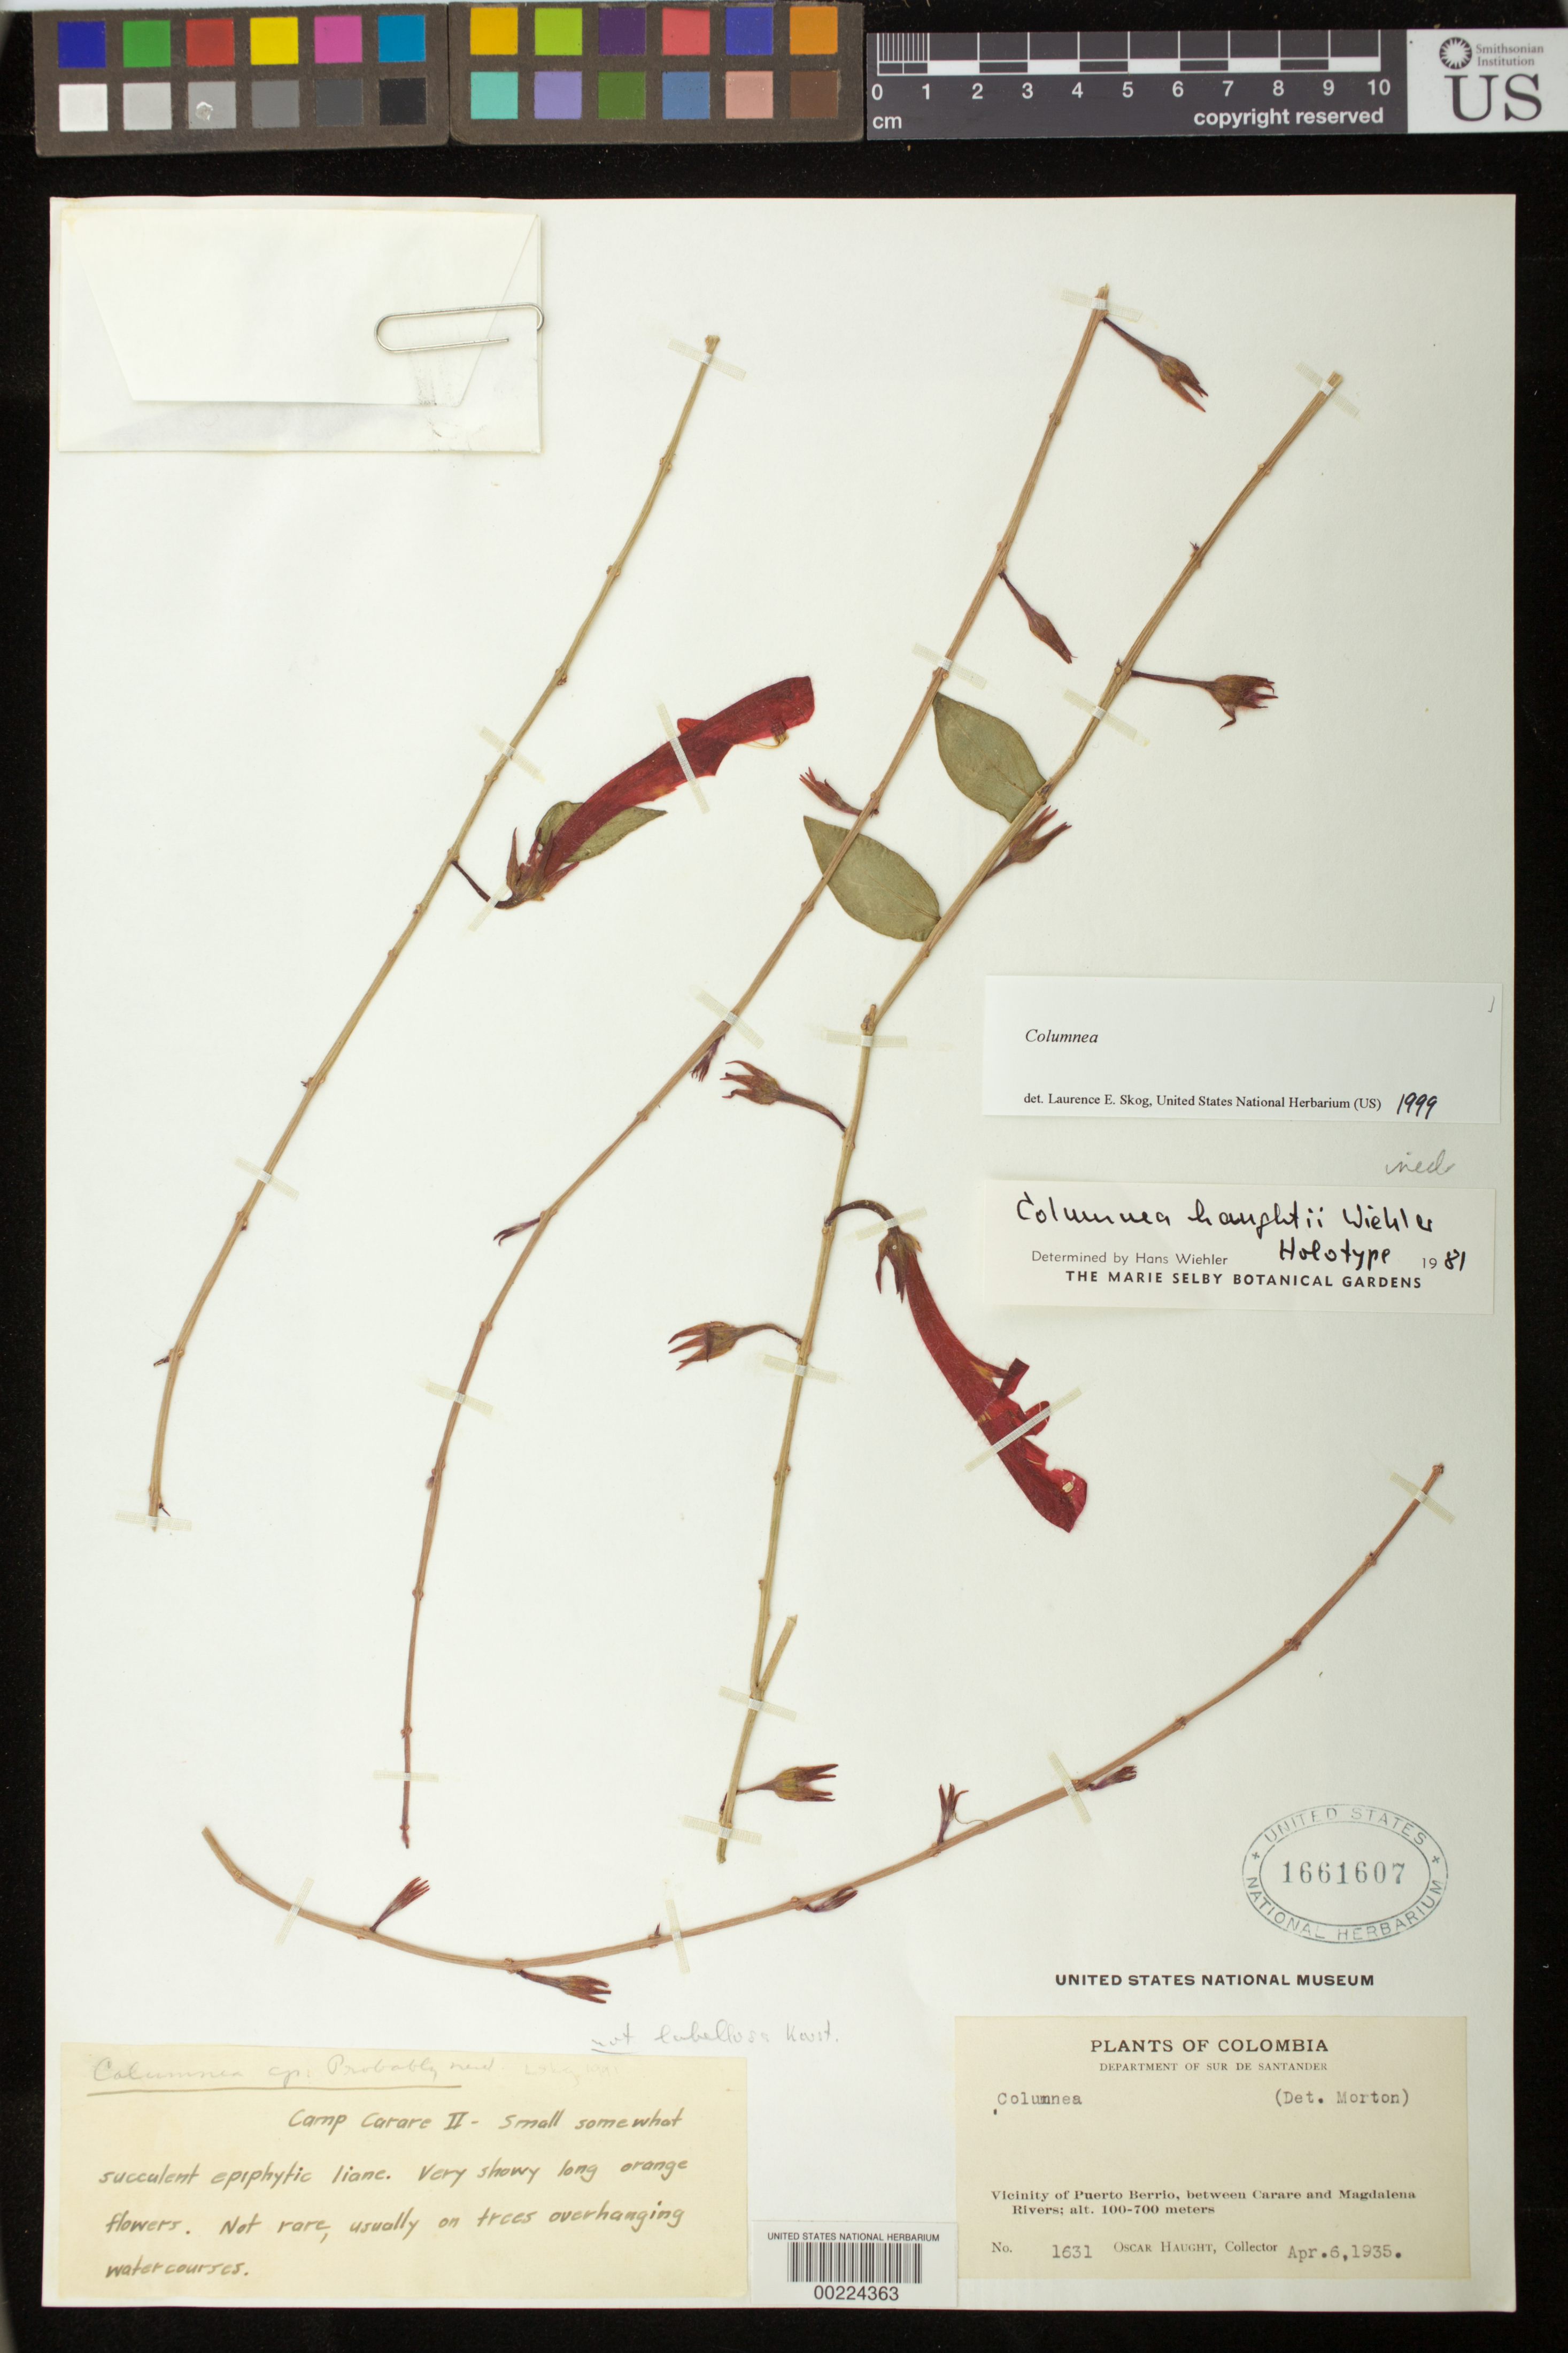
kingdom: Plantae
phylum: Tracheophyta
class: Magnoliopsida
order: Lamiales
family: Gesneriaceae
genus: Columnea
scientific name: Columnea sp.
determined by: Skog, Laurence E.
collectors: O. L. Haught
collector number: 1631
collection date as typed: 06 Apr 1935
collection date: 1935-04-06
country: Colombia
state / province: Santander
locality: Dept. of Sur de Santander; vicinity of Puerto Berrio, between Carare and Magdalena Rivers, Camp Carare II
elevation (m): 100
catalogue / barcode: US 1661607